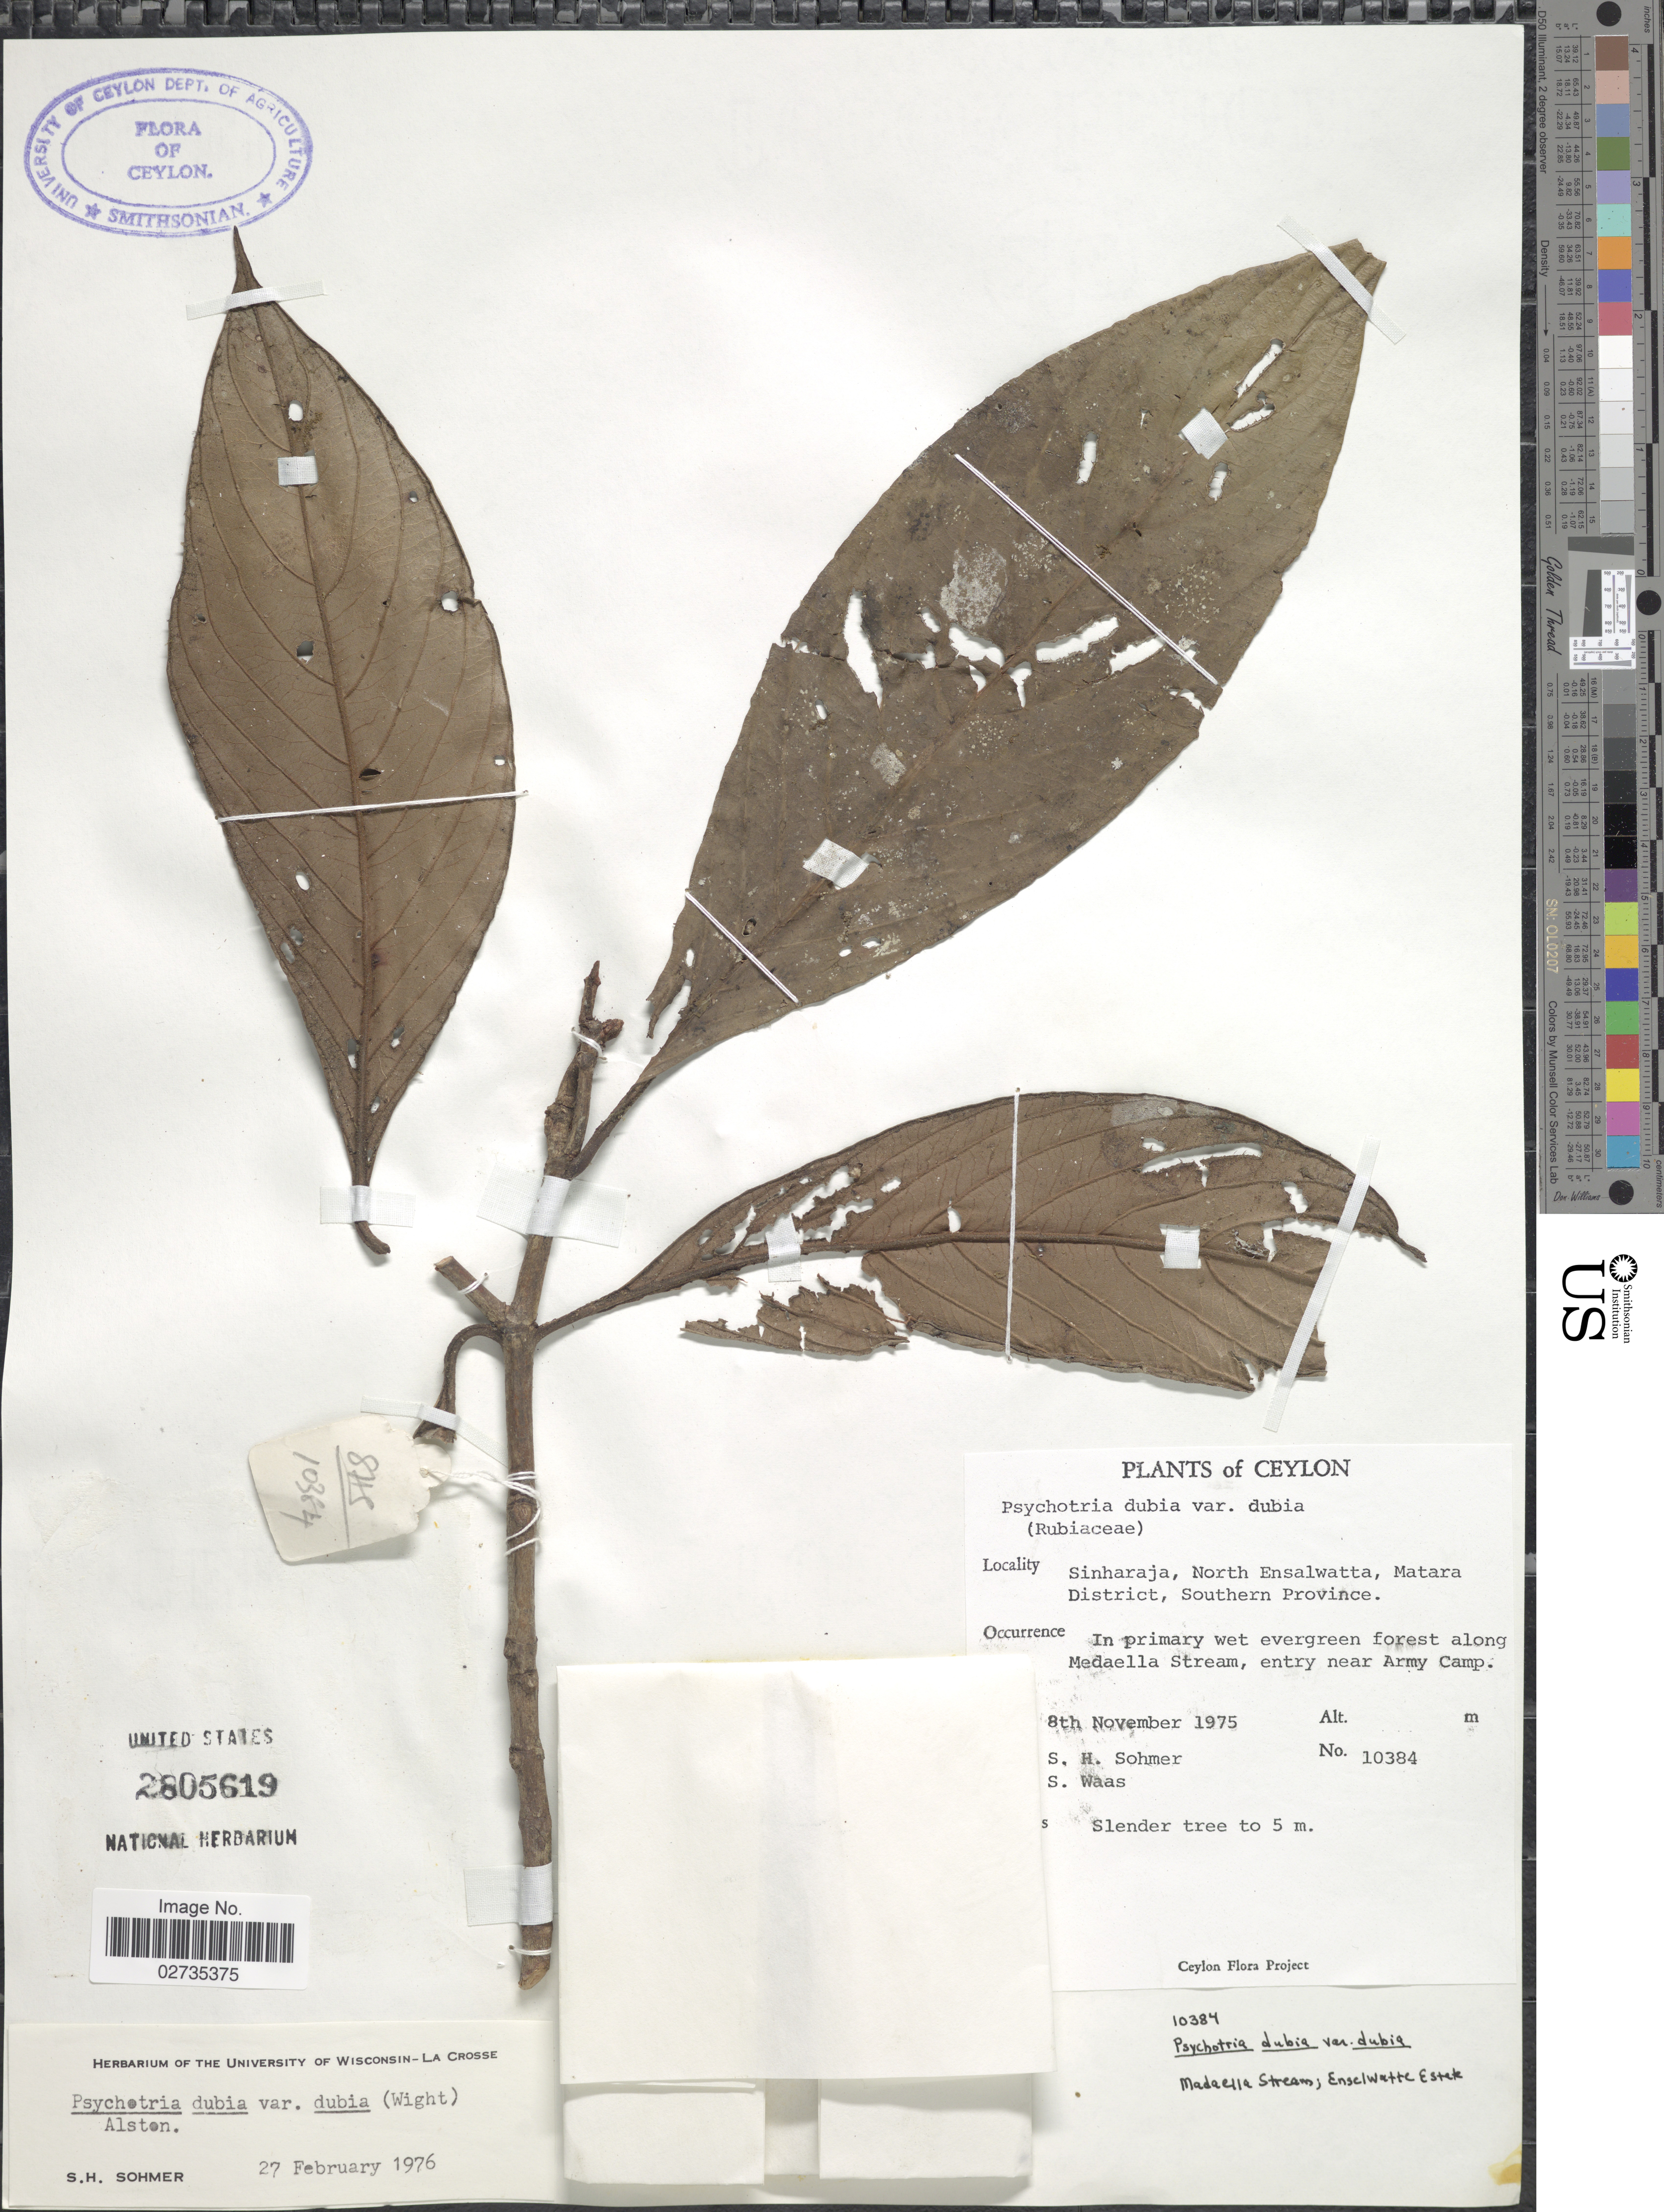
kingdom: Plantae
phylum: Tracheophyta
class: Magnoliopsida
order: Gentianales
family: Rubiaceae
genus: Psychotria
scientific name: Psychotria dubia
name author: (Wight) Alston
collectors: S. H. Sohmer & S. Waas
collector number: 10384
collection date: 1975-11-08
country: Sri Lanka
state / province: Southern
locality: Ceylon, Sinharaja, North Ensalwatta, Matara District, Southern Province, along Medaella Stream, entry near Army Camp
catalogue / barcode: US 2805619